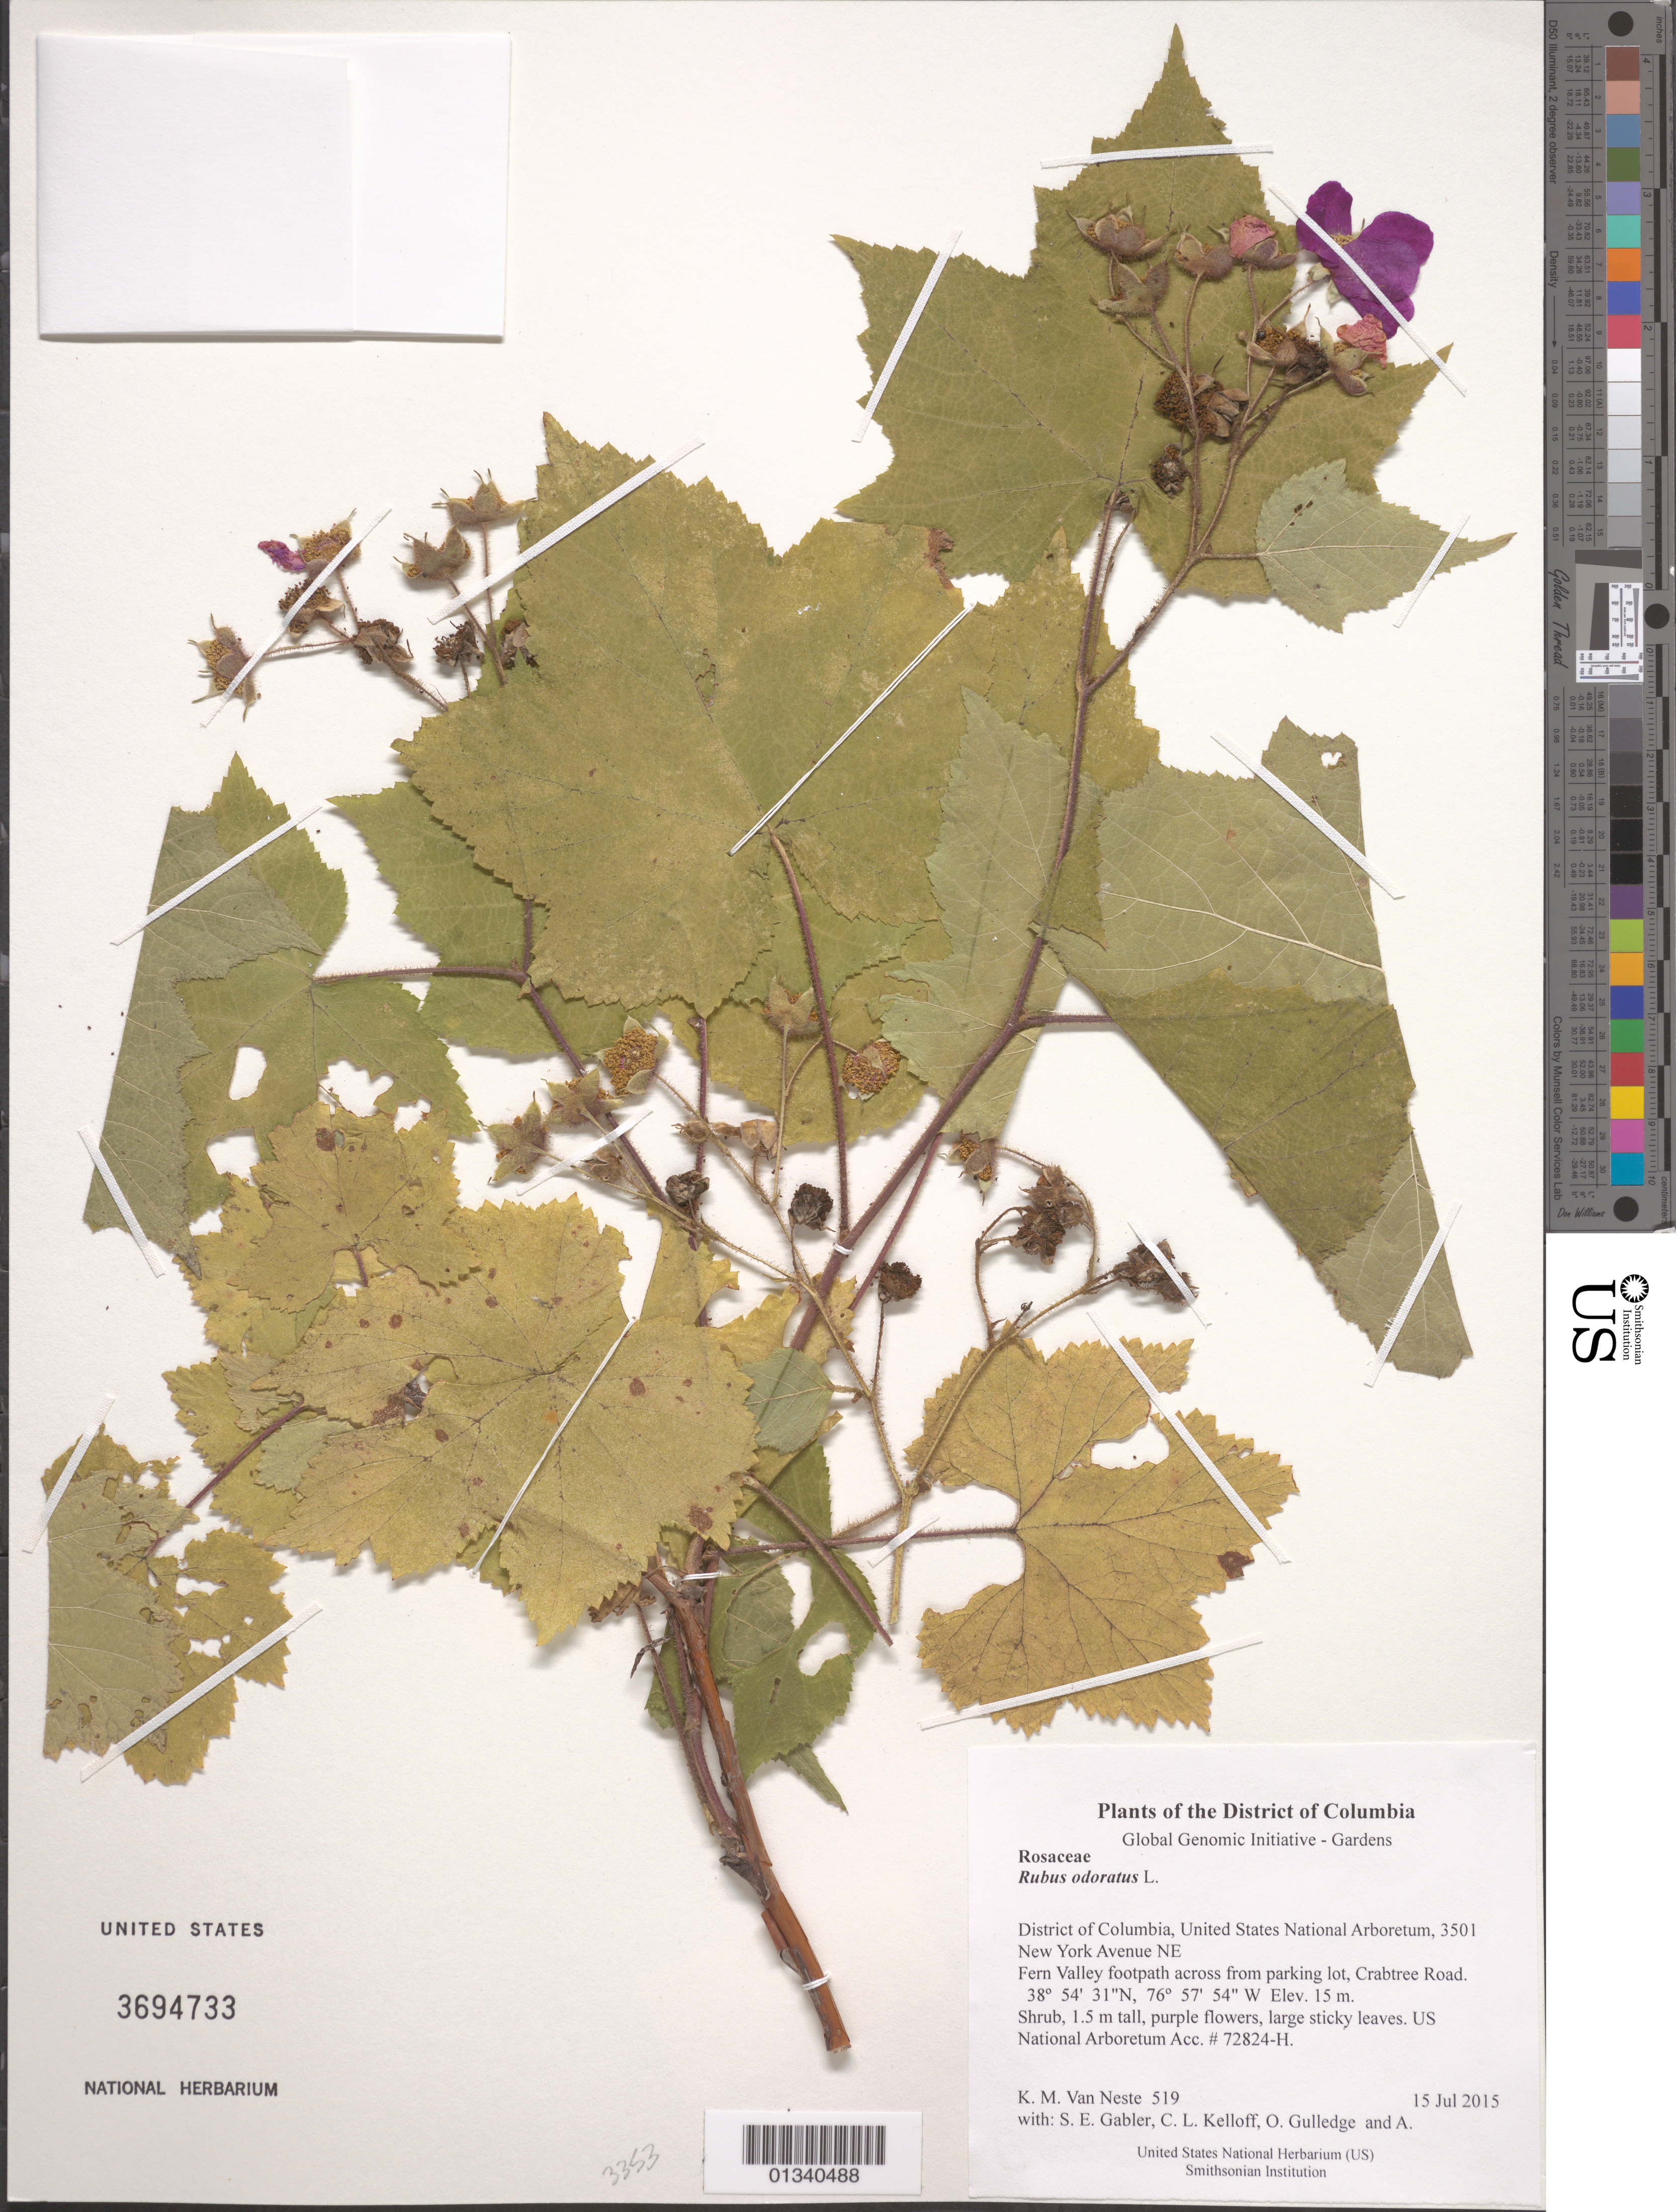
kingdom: Plantae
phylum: Tracheophyta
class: Magnoliopsida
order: Rosales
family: Rosaceae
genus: Rubus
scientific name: Rubus odoratus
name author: L.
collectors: K. M. Van Neste, S. E. Gabler, C. L. Kelloff, O. Gulledge & A. Hill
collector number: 519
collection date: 2015-07-15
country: United States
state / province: District of Columbia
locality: United States National Arboretum, 3501 New York Avenue NE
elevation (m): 15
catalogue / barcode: US 3694733